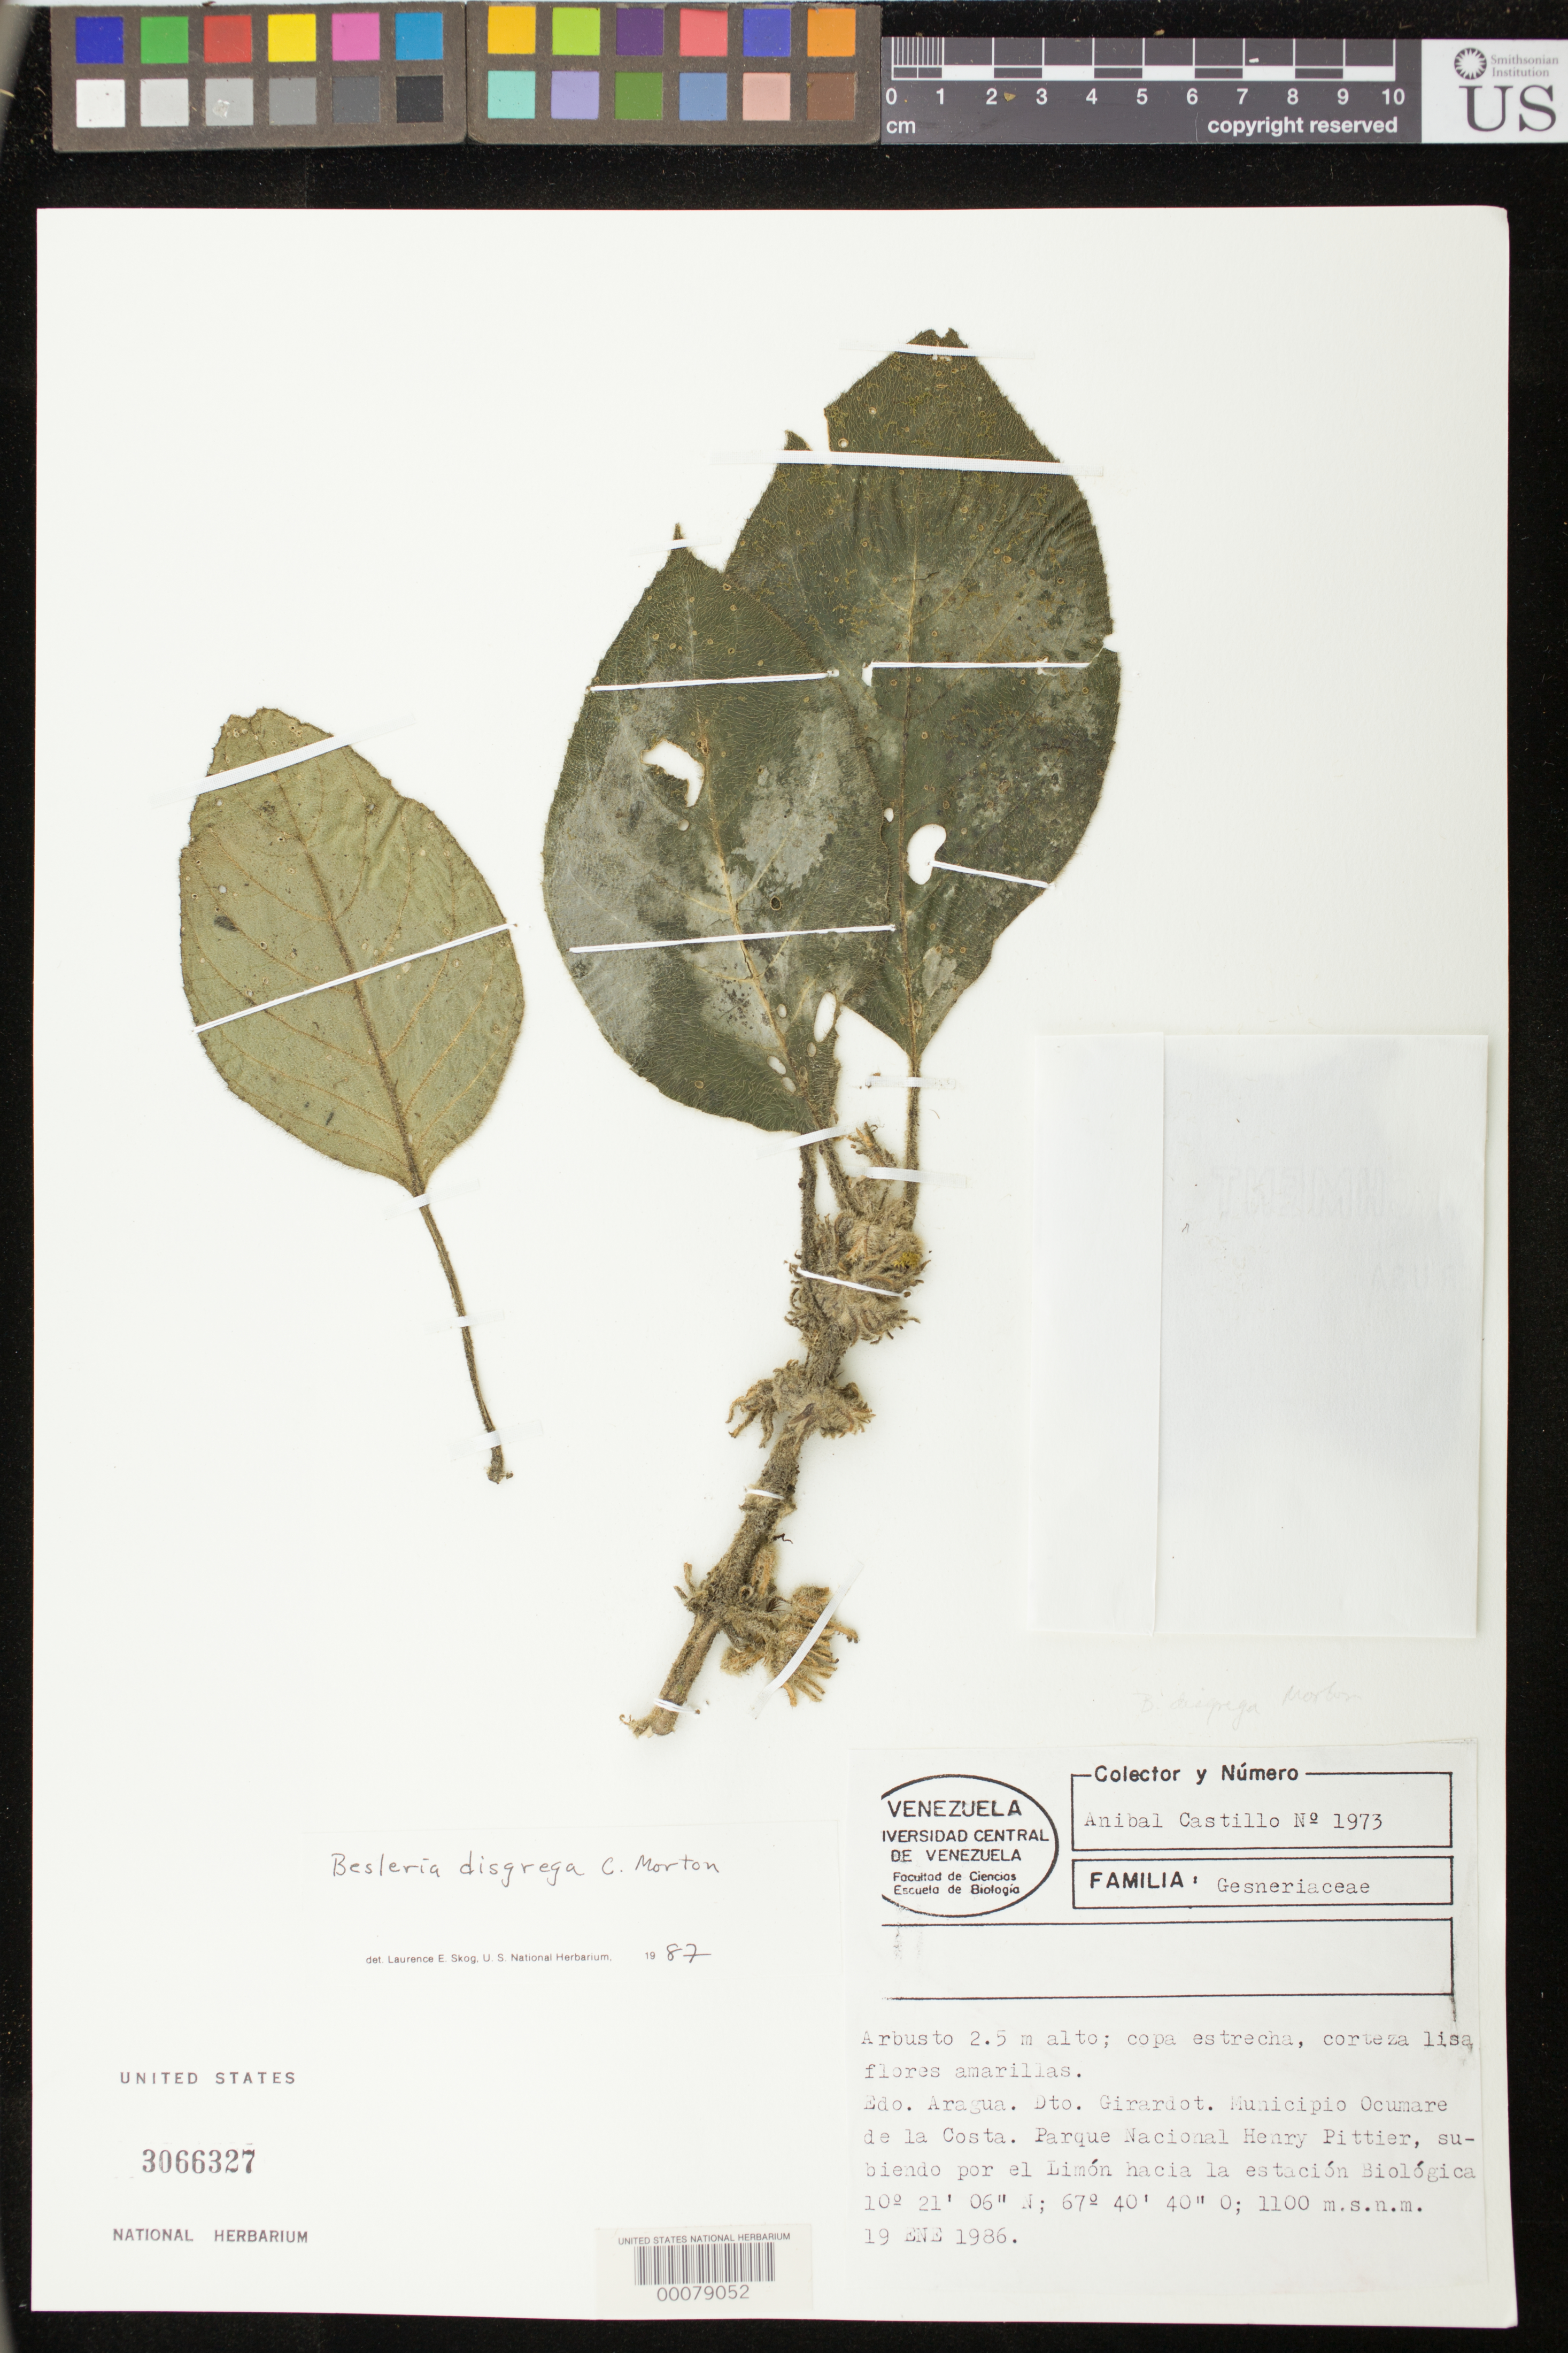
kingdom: Plantae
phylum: Tracheophyta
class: Magnoliopsida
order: Lamiales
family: Gesneriaceae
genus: Besleria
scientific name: Besleria disgrega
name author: C.V. Morton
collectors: A. Castillo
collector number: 1973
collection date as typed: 19 Jan 1986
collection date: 1986-01-19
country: Venezuela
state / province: Aragua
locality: Dto Girardot, Ocumare de la Costa, Parque Nacional Henry Pittier ascending El Limon, near Estacion Biologica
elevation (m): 1100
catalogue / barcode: US 3066327